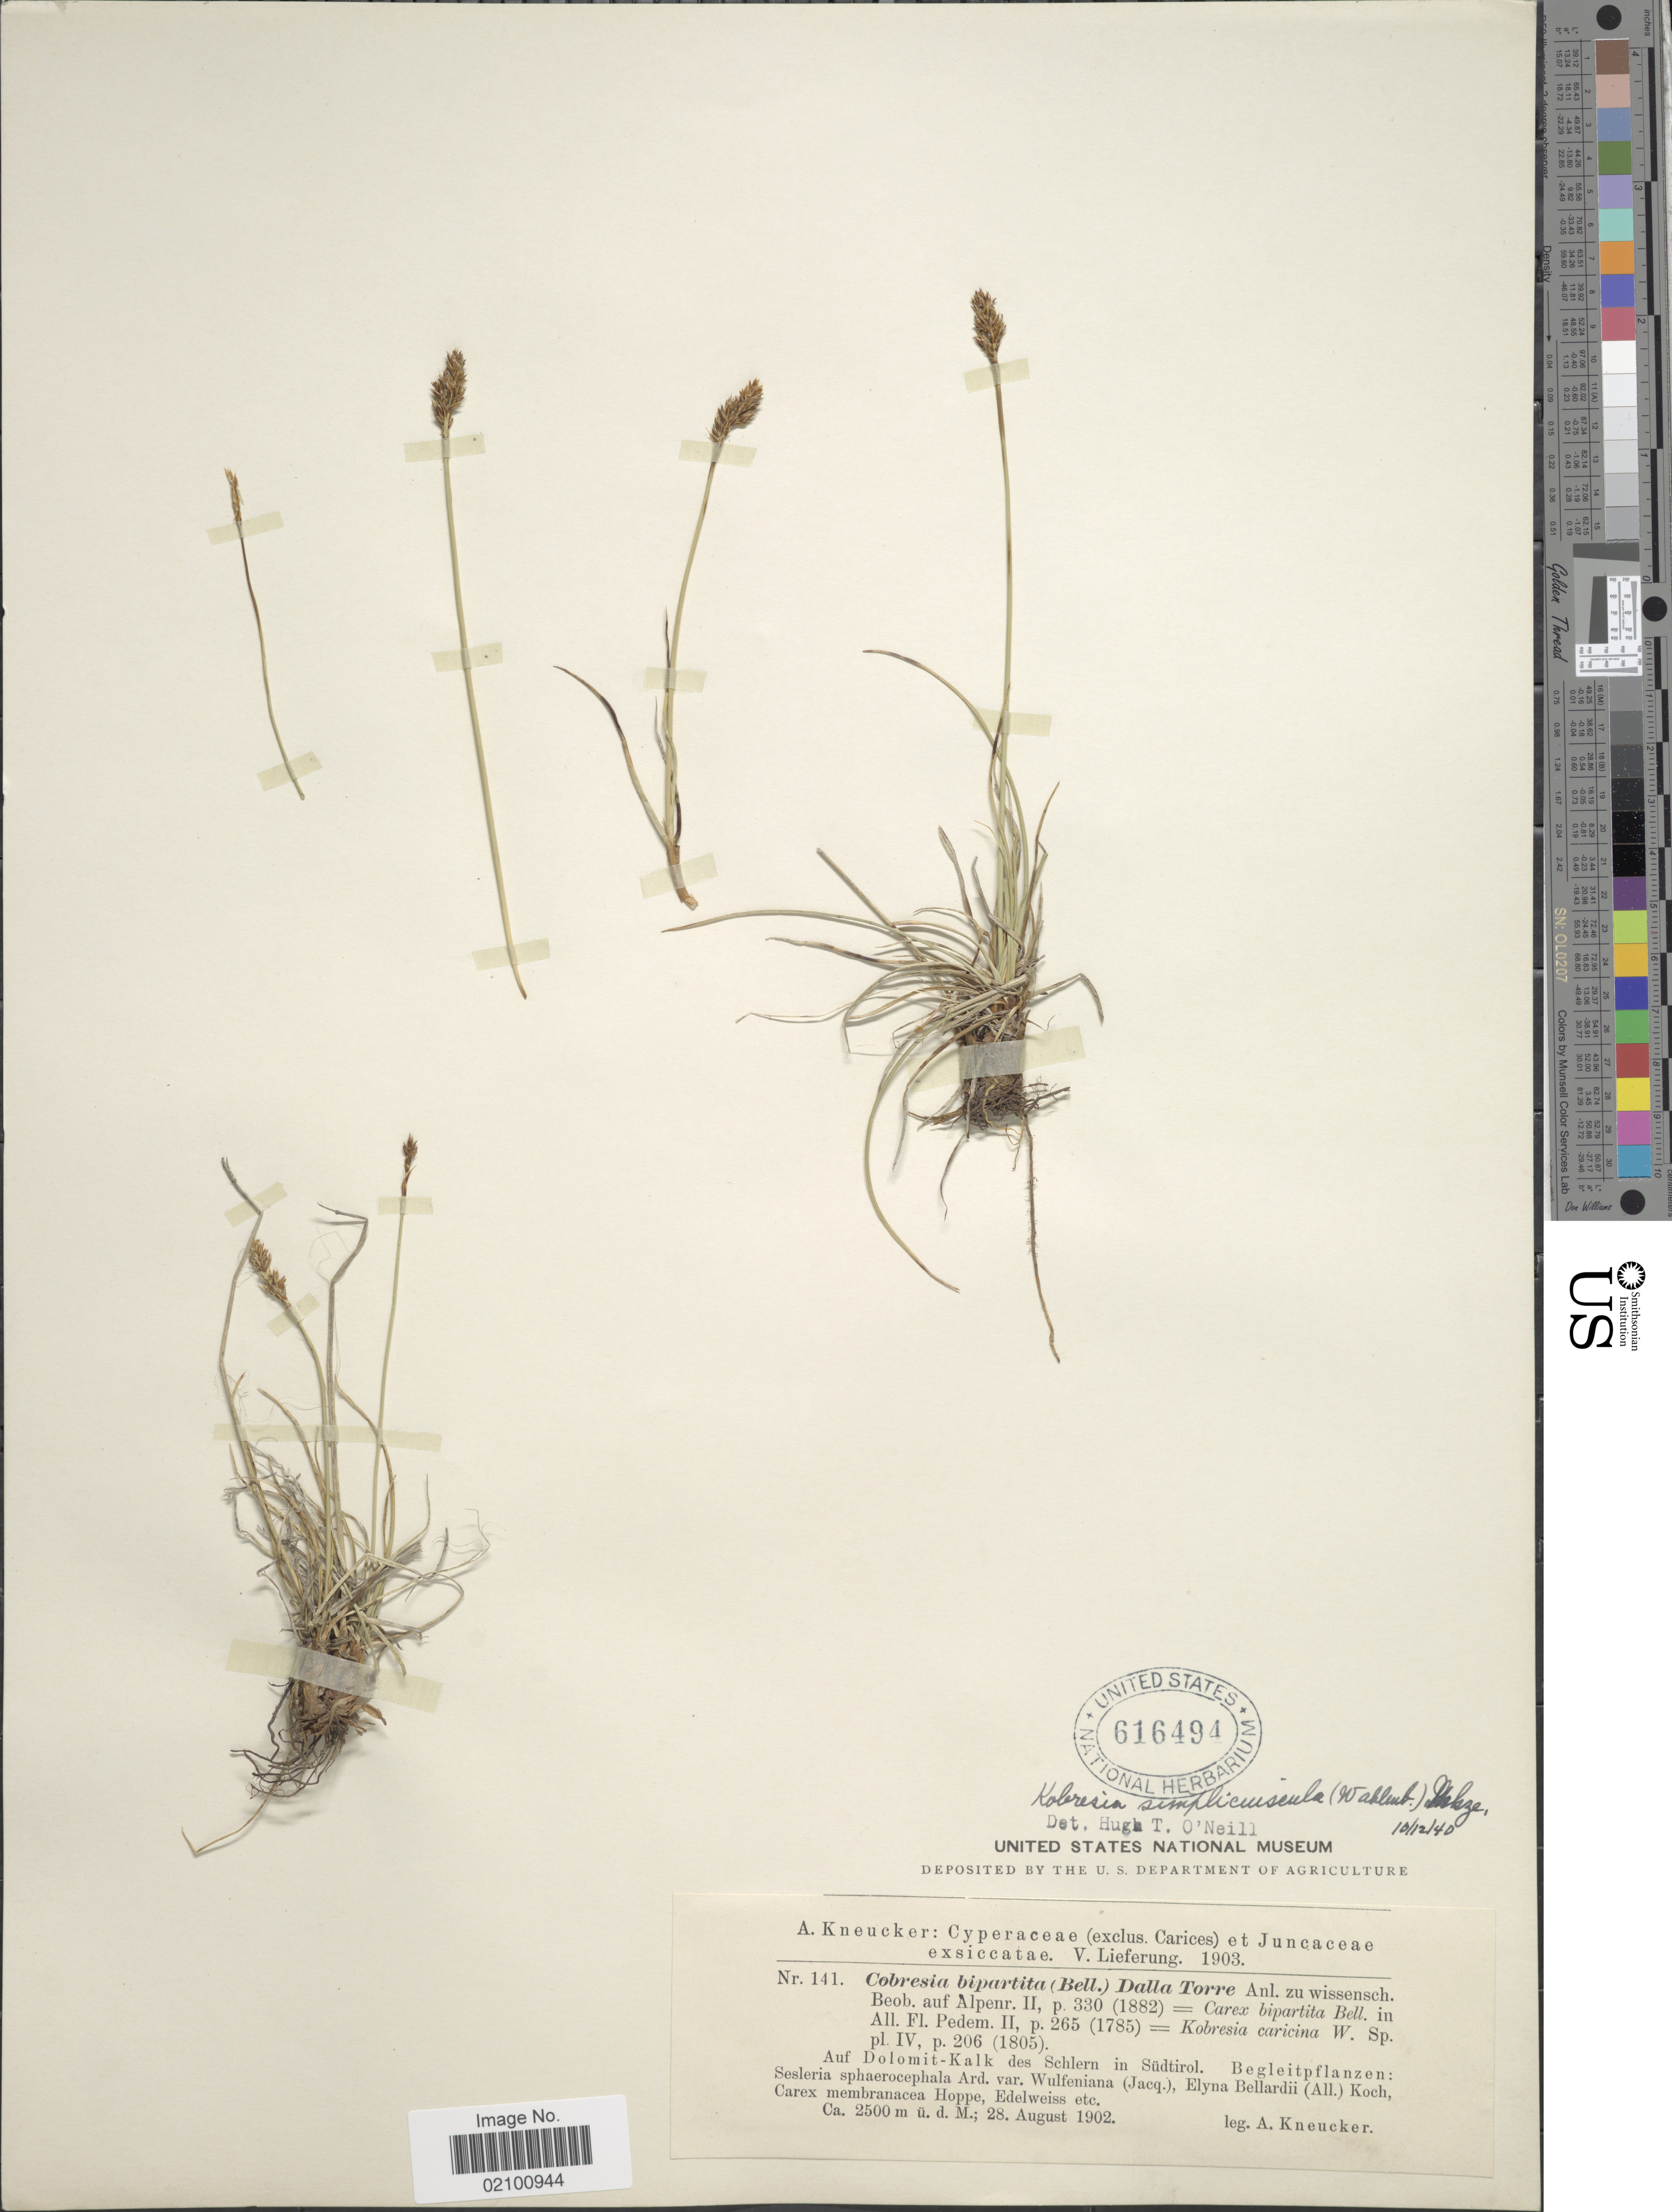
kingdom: Plantae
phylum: Tracheophyta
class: Liliopsida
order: Poales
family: Cyperaceae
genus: Carex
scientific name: Carex simpliciuscula subsp. simpliciuscula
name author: Wahlenb.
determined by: Strong, M. T., (US), Smithsonian Institution - National Museum of Natural History (UNITED STATES)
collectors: A. Kneucker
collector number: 141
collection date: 1902-08-28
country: Italy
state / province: Trentino-Alto Adige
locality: Auf Dolomit-Kalk des Schlern in Sudtirol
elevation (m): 2500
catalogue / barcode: US 616494